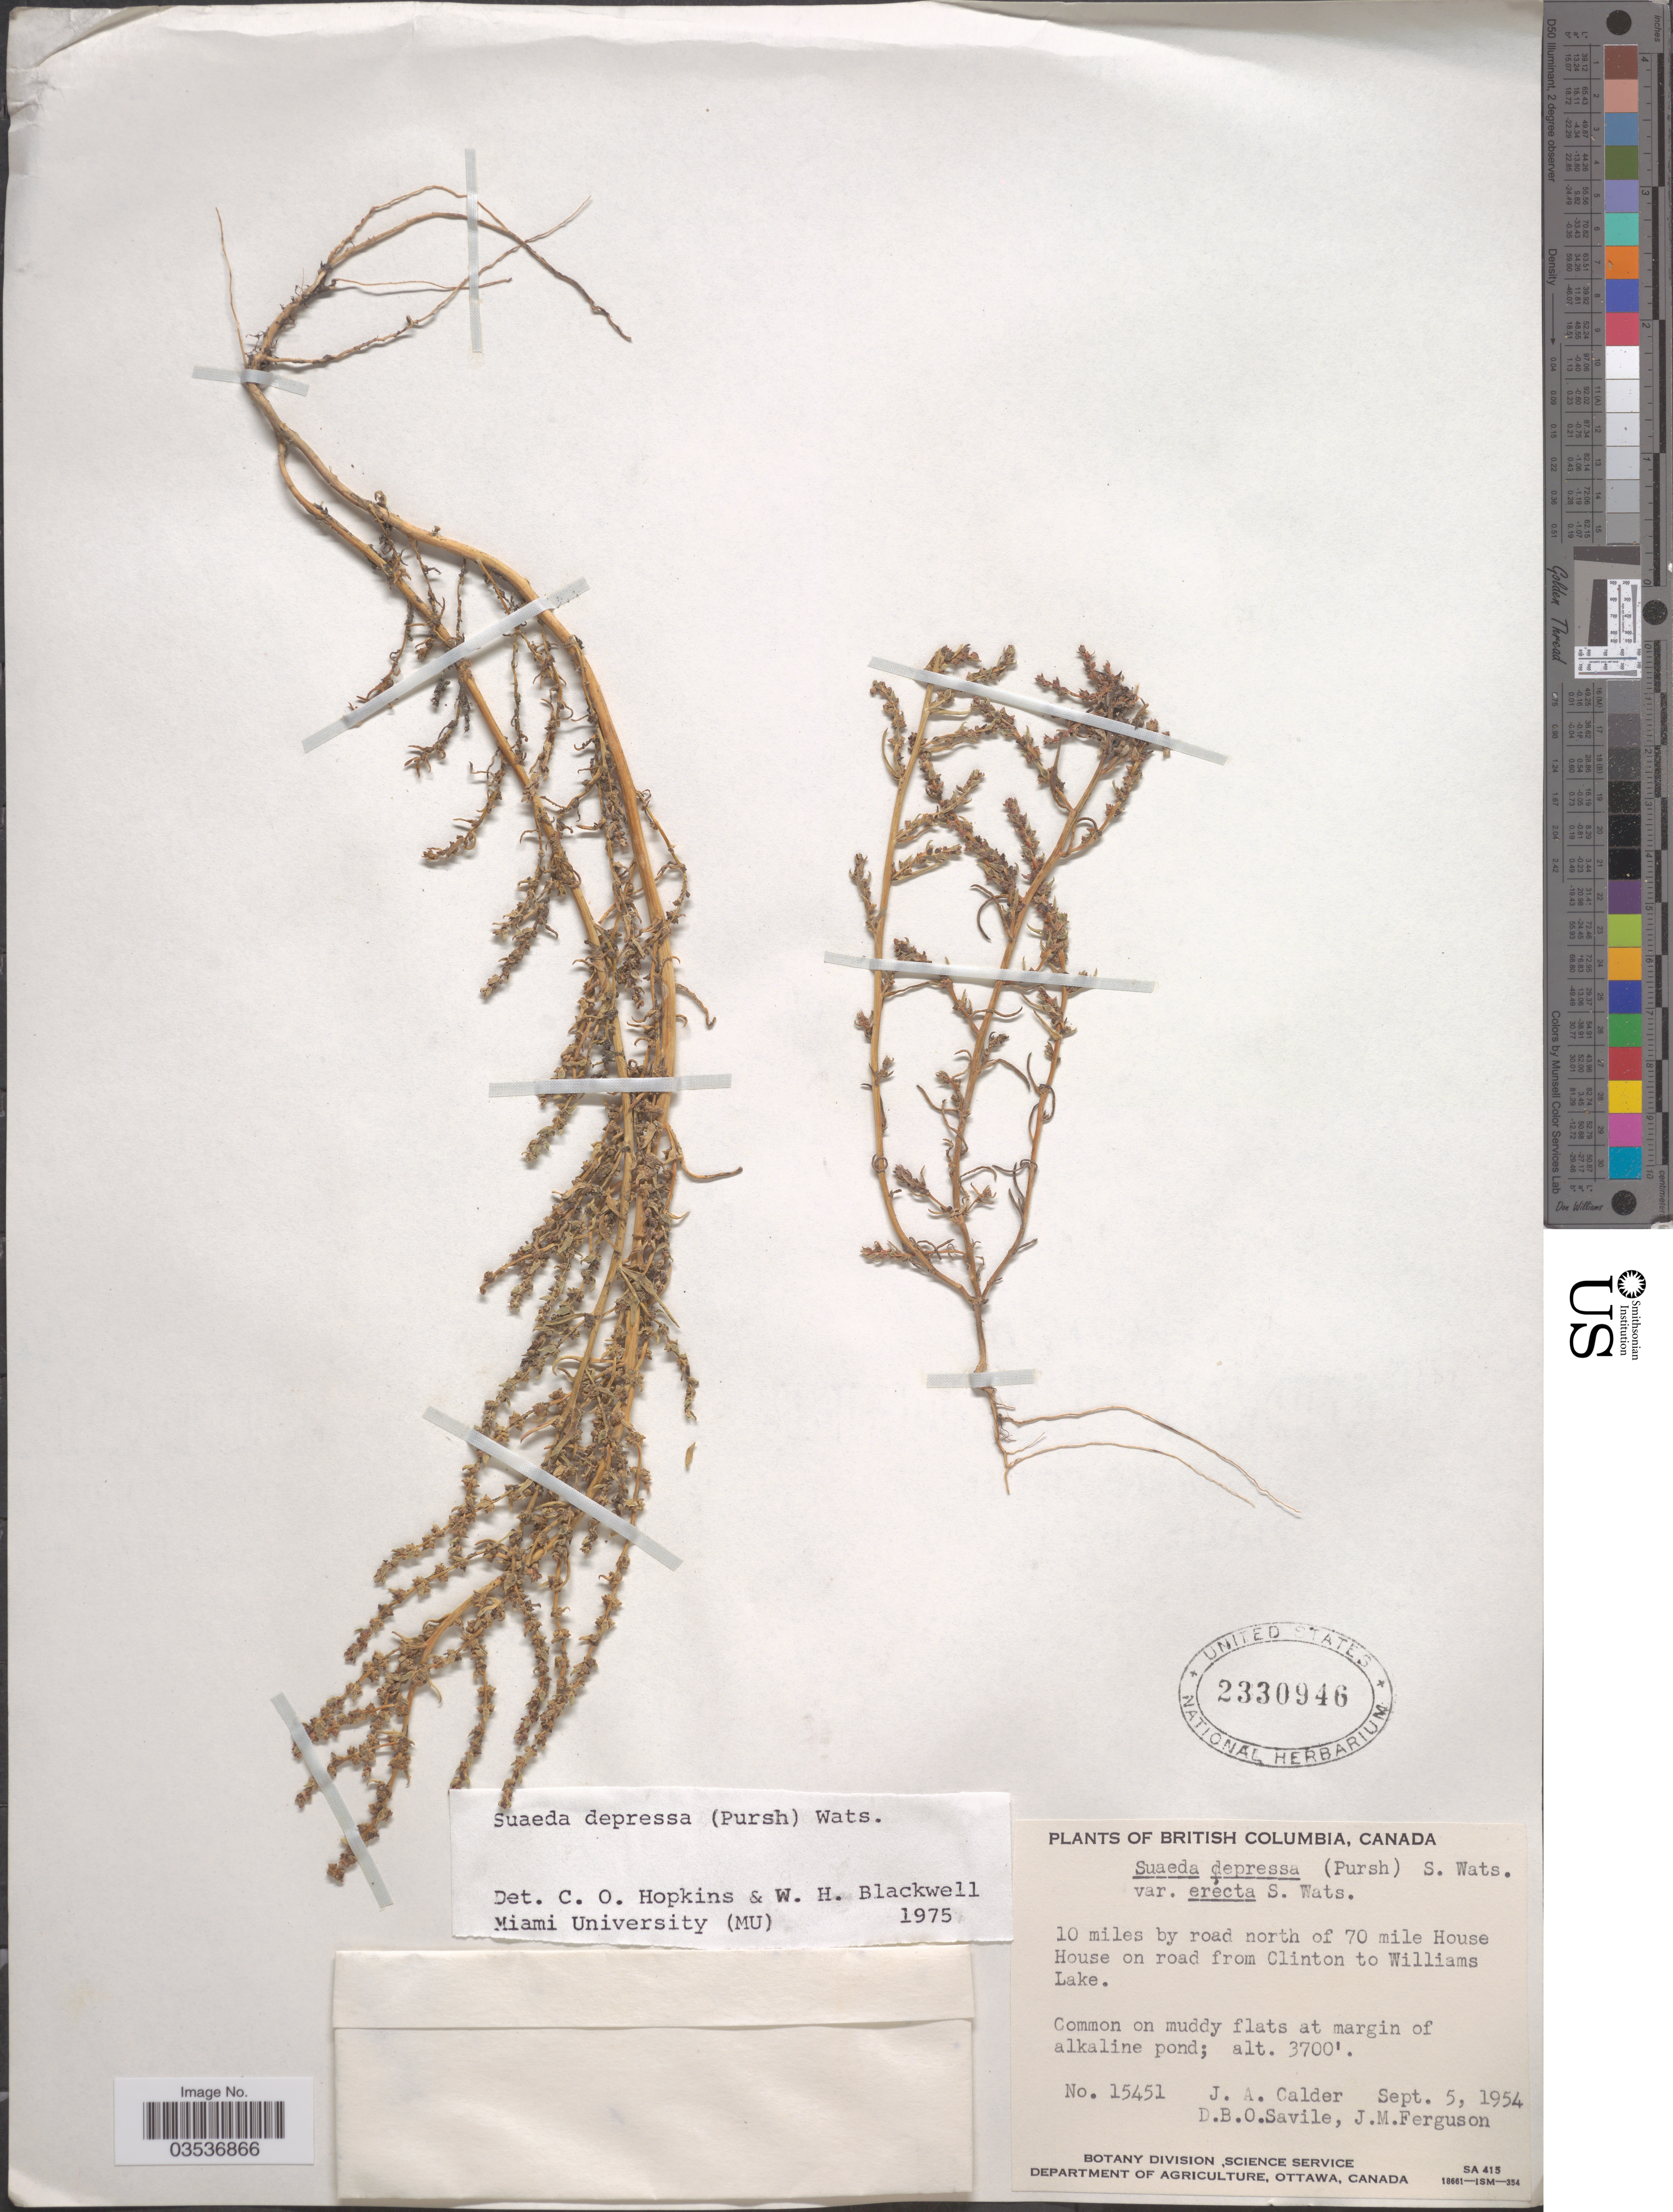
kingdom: Plantae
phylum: Tracheophyta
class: Magnoliopsida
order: Caryophyllales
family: Amaranthaceae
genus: Suaeda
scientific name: Suaeda depressa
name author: (Pursh) S. Watson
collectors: J. A. Calder, D. Savile & J. M. Ferguson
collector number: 15451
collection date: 1954-09-05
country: Canada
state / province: British Columbia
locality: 10 miles by road north of 70 mile House House on road from Clinton to Williams Lake.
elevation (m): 1128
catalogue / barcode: US 2330946